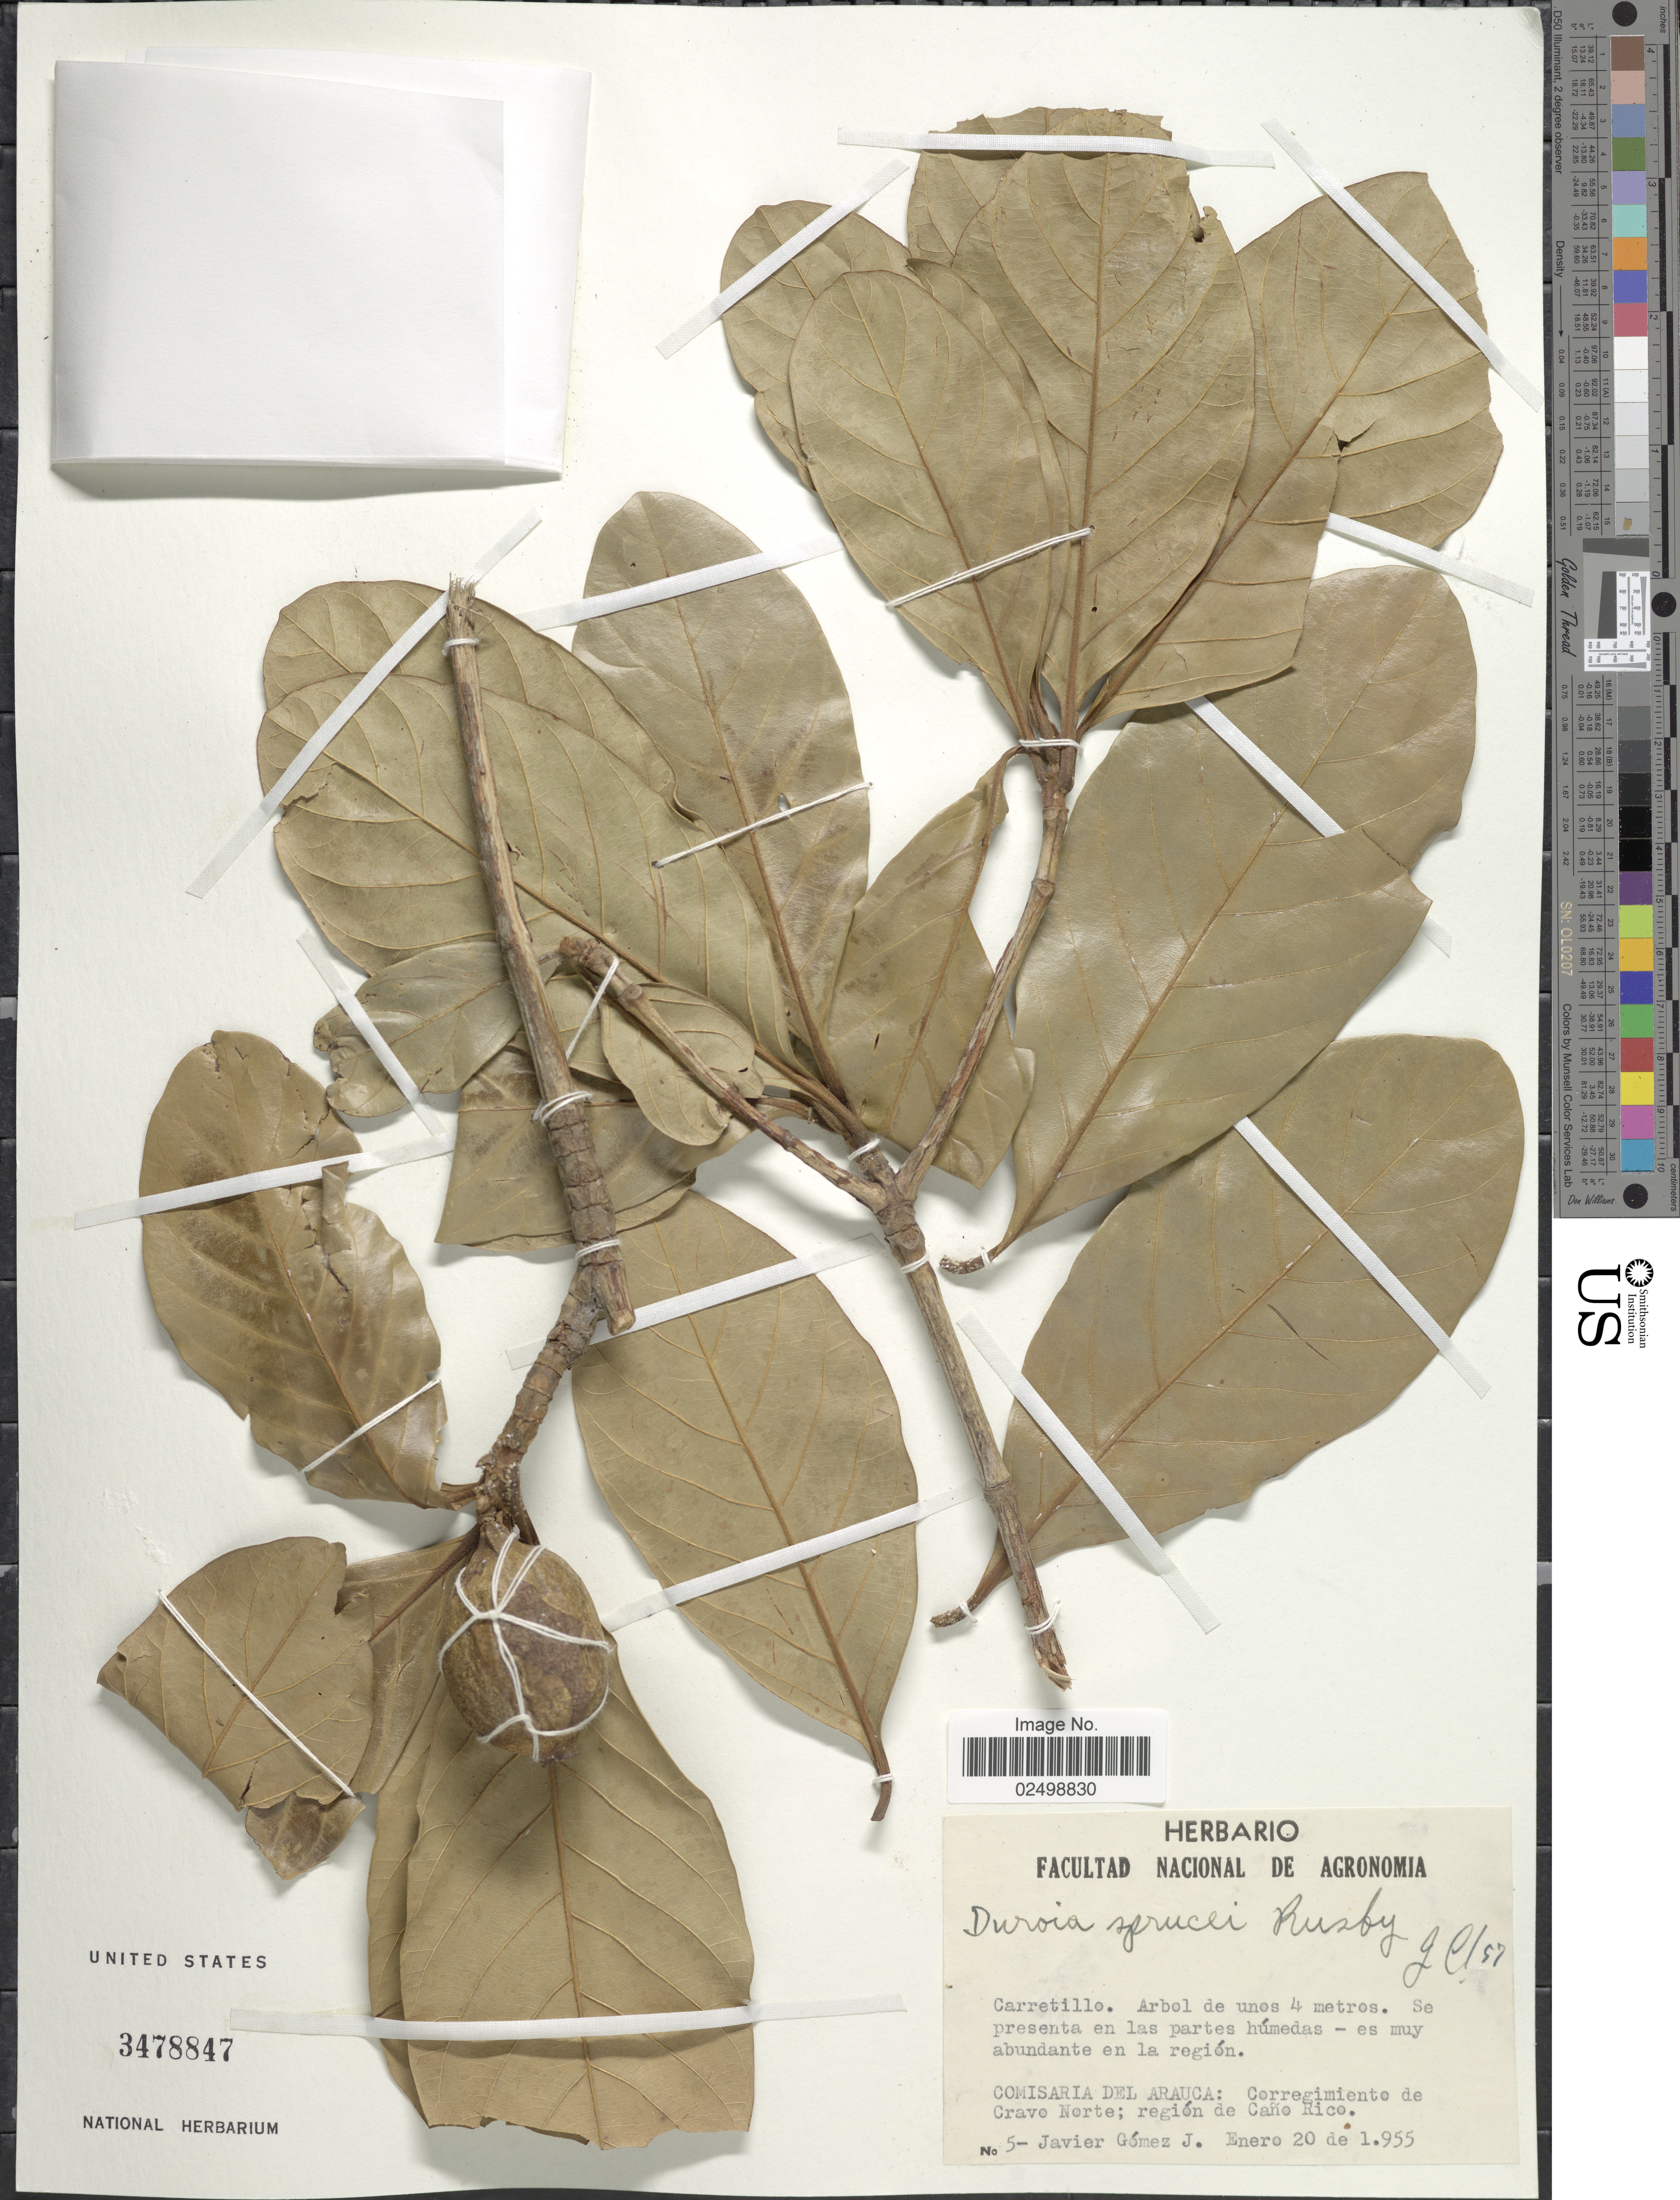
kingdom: Plantae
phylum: Tracheophyta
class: Magnoliopsida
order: Gentianales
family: Rubiaceae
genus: Duroia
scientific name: Duroia micrantha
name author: (Ladbr.) Zarucchi & J.H. Kirkbr.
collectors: G. Javier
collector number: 5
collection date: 1955-01-20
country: Colombia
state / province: Arauca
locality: Es muy abundante en la región, Comisaria Del Arauca: Corregimiento de Cravo Norte; región de Caño Rico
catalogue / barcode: US 3478847